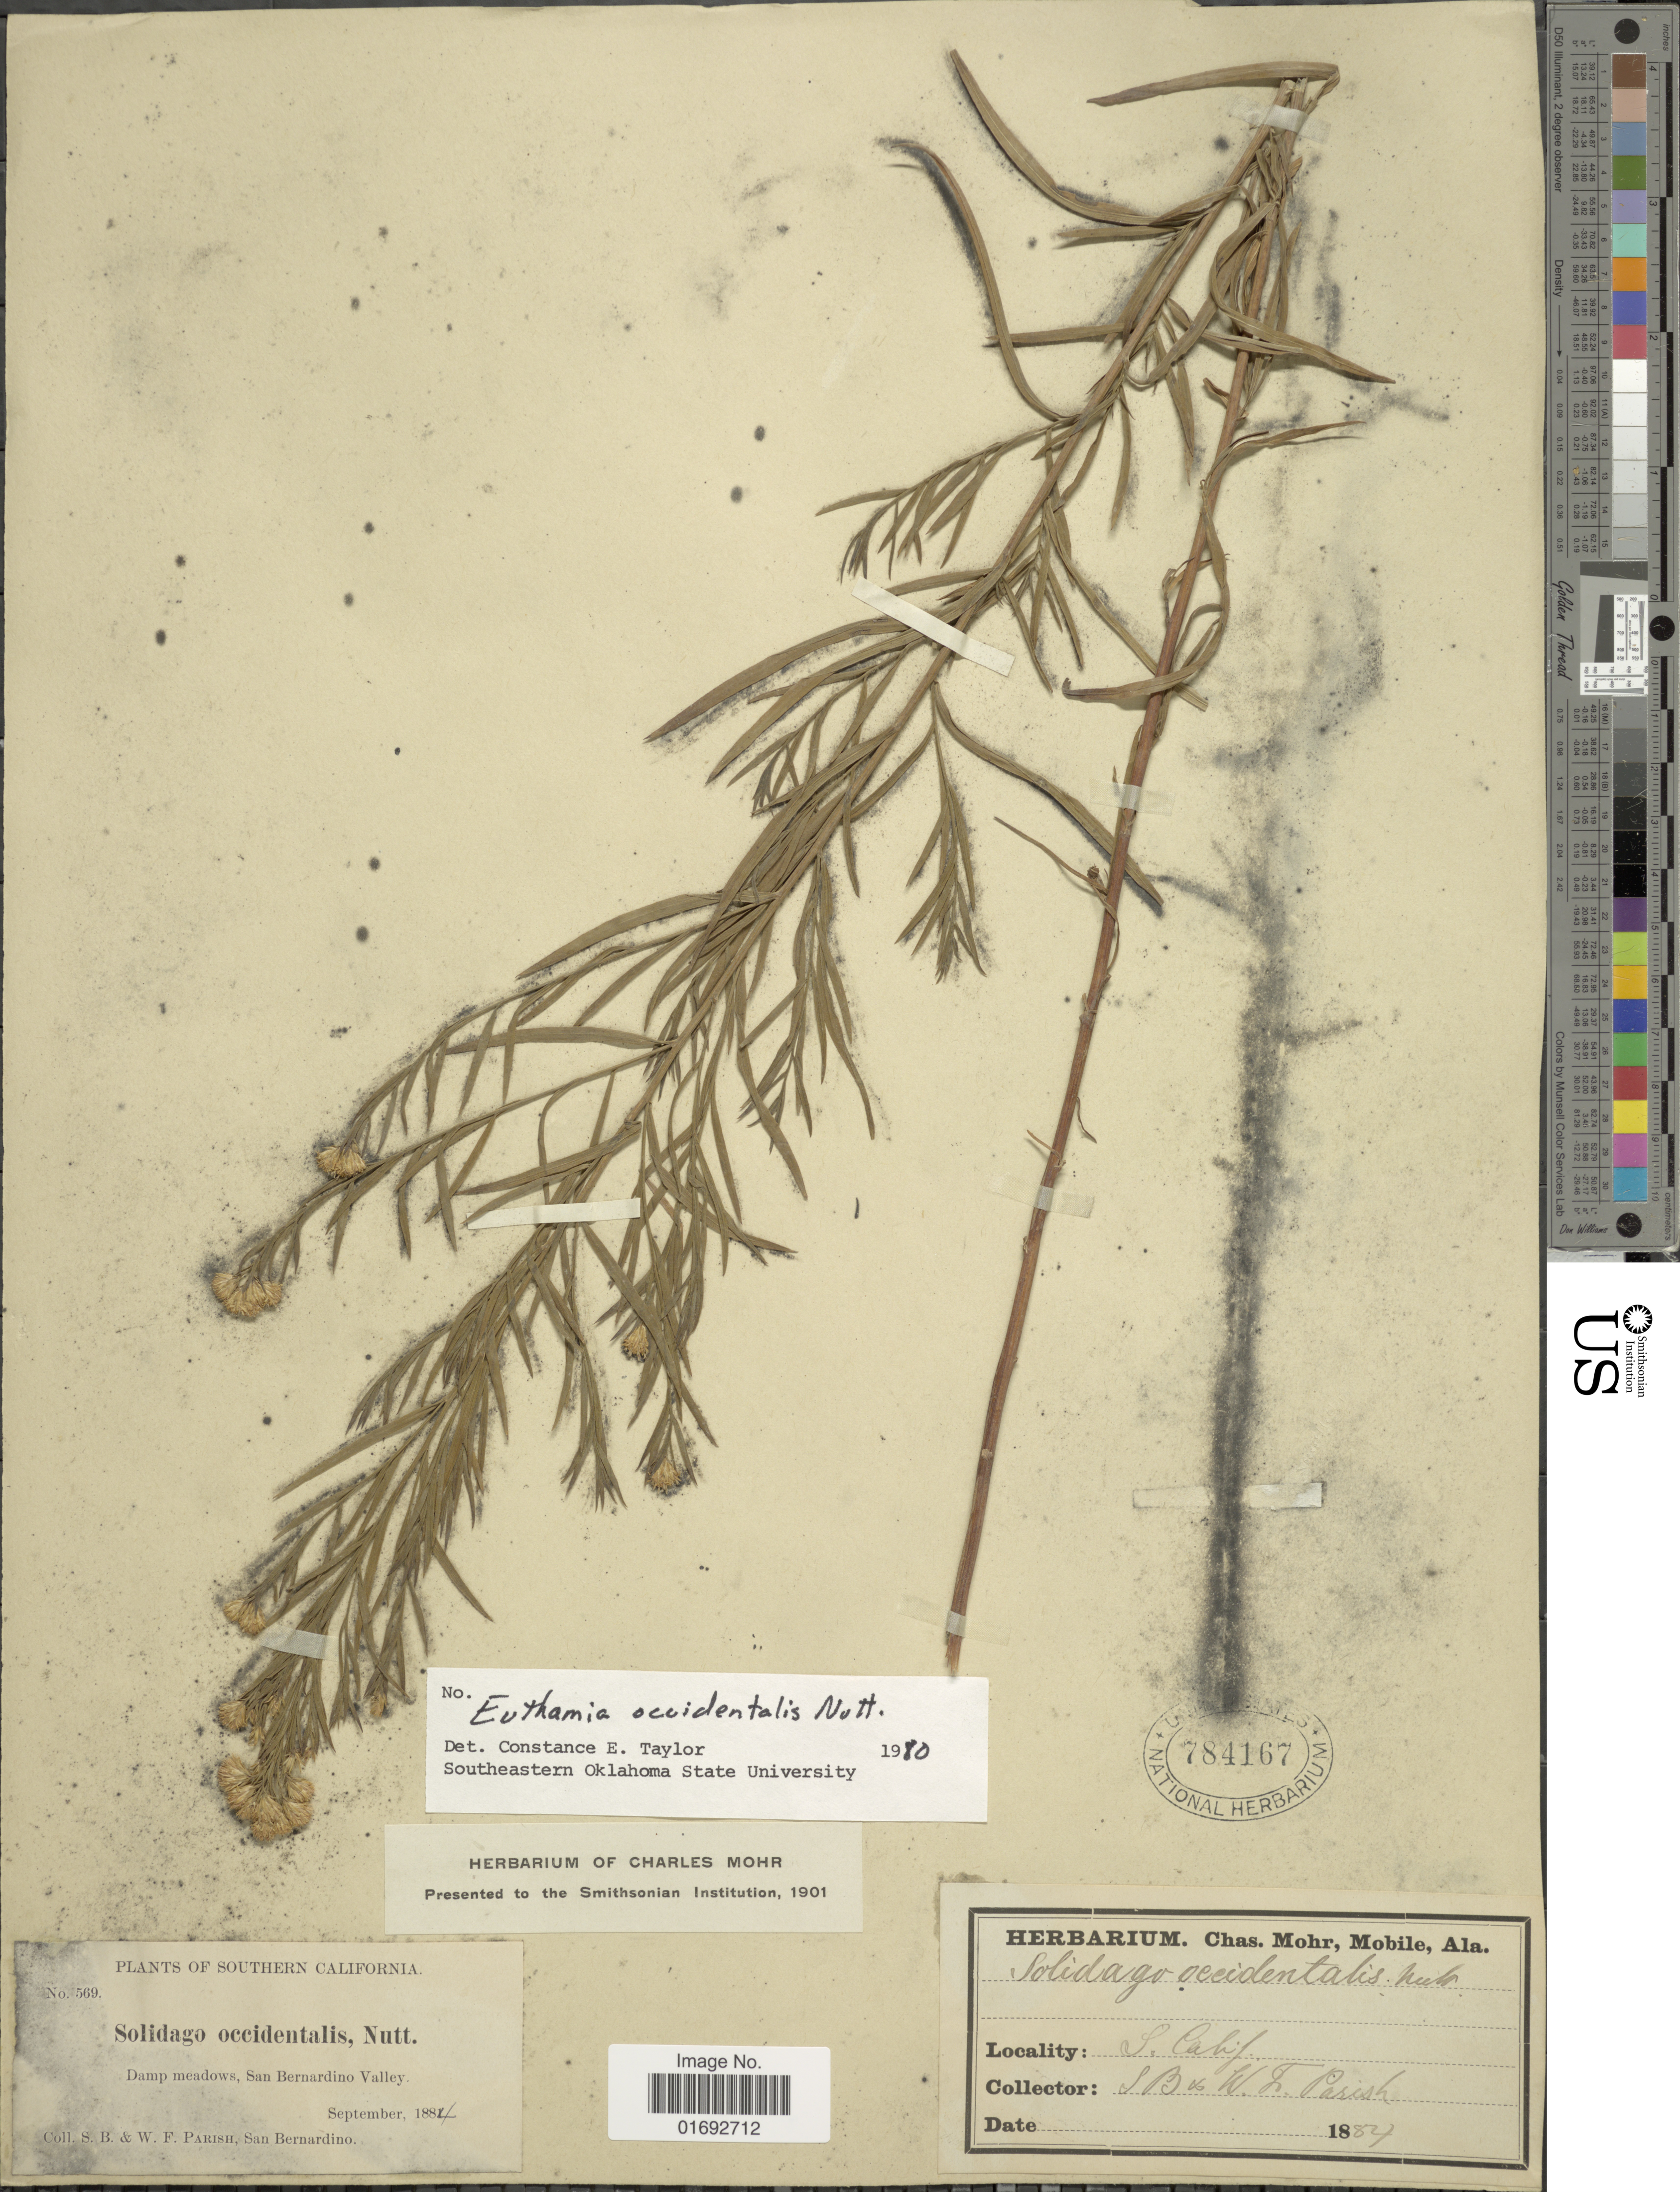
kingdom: Plantae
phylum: Tracheophyta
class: Magnoliopsida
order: Asterales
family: Asteraceae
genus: Euthamia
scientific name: Euthamia occidentalis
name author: Nutt.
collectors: S. B. Parish & W. F. Parish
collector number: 569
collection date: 1884-09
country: United States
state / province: California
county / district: San Bernardino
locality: Southern California, San Bernardino Valley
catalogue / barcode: US 784167